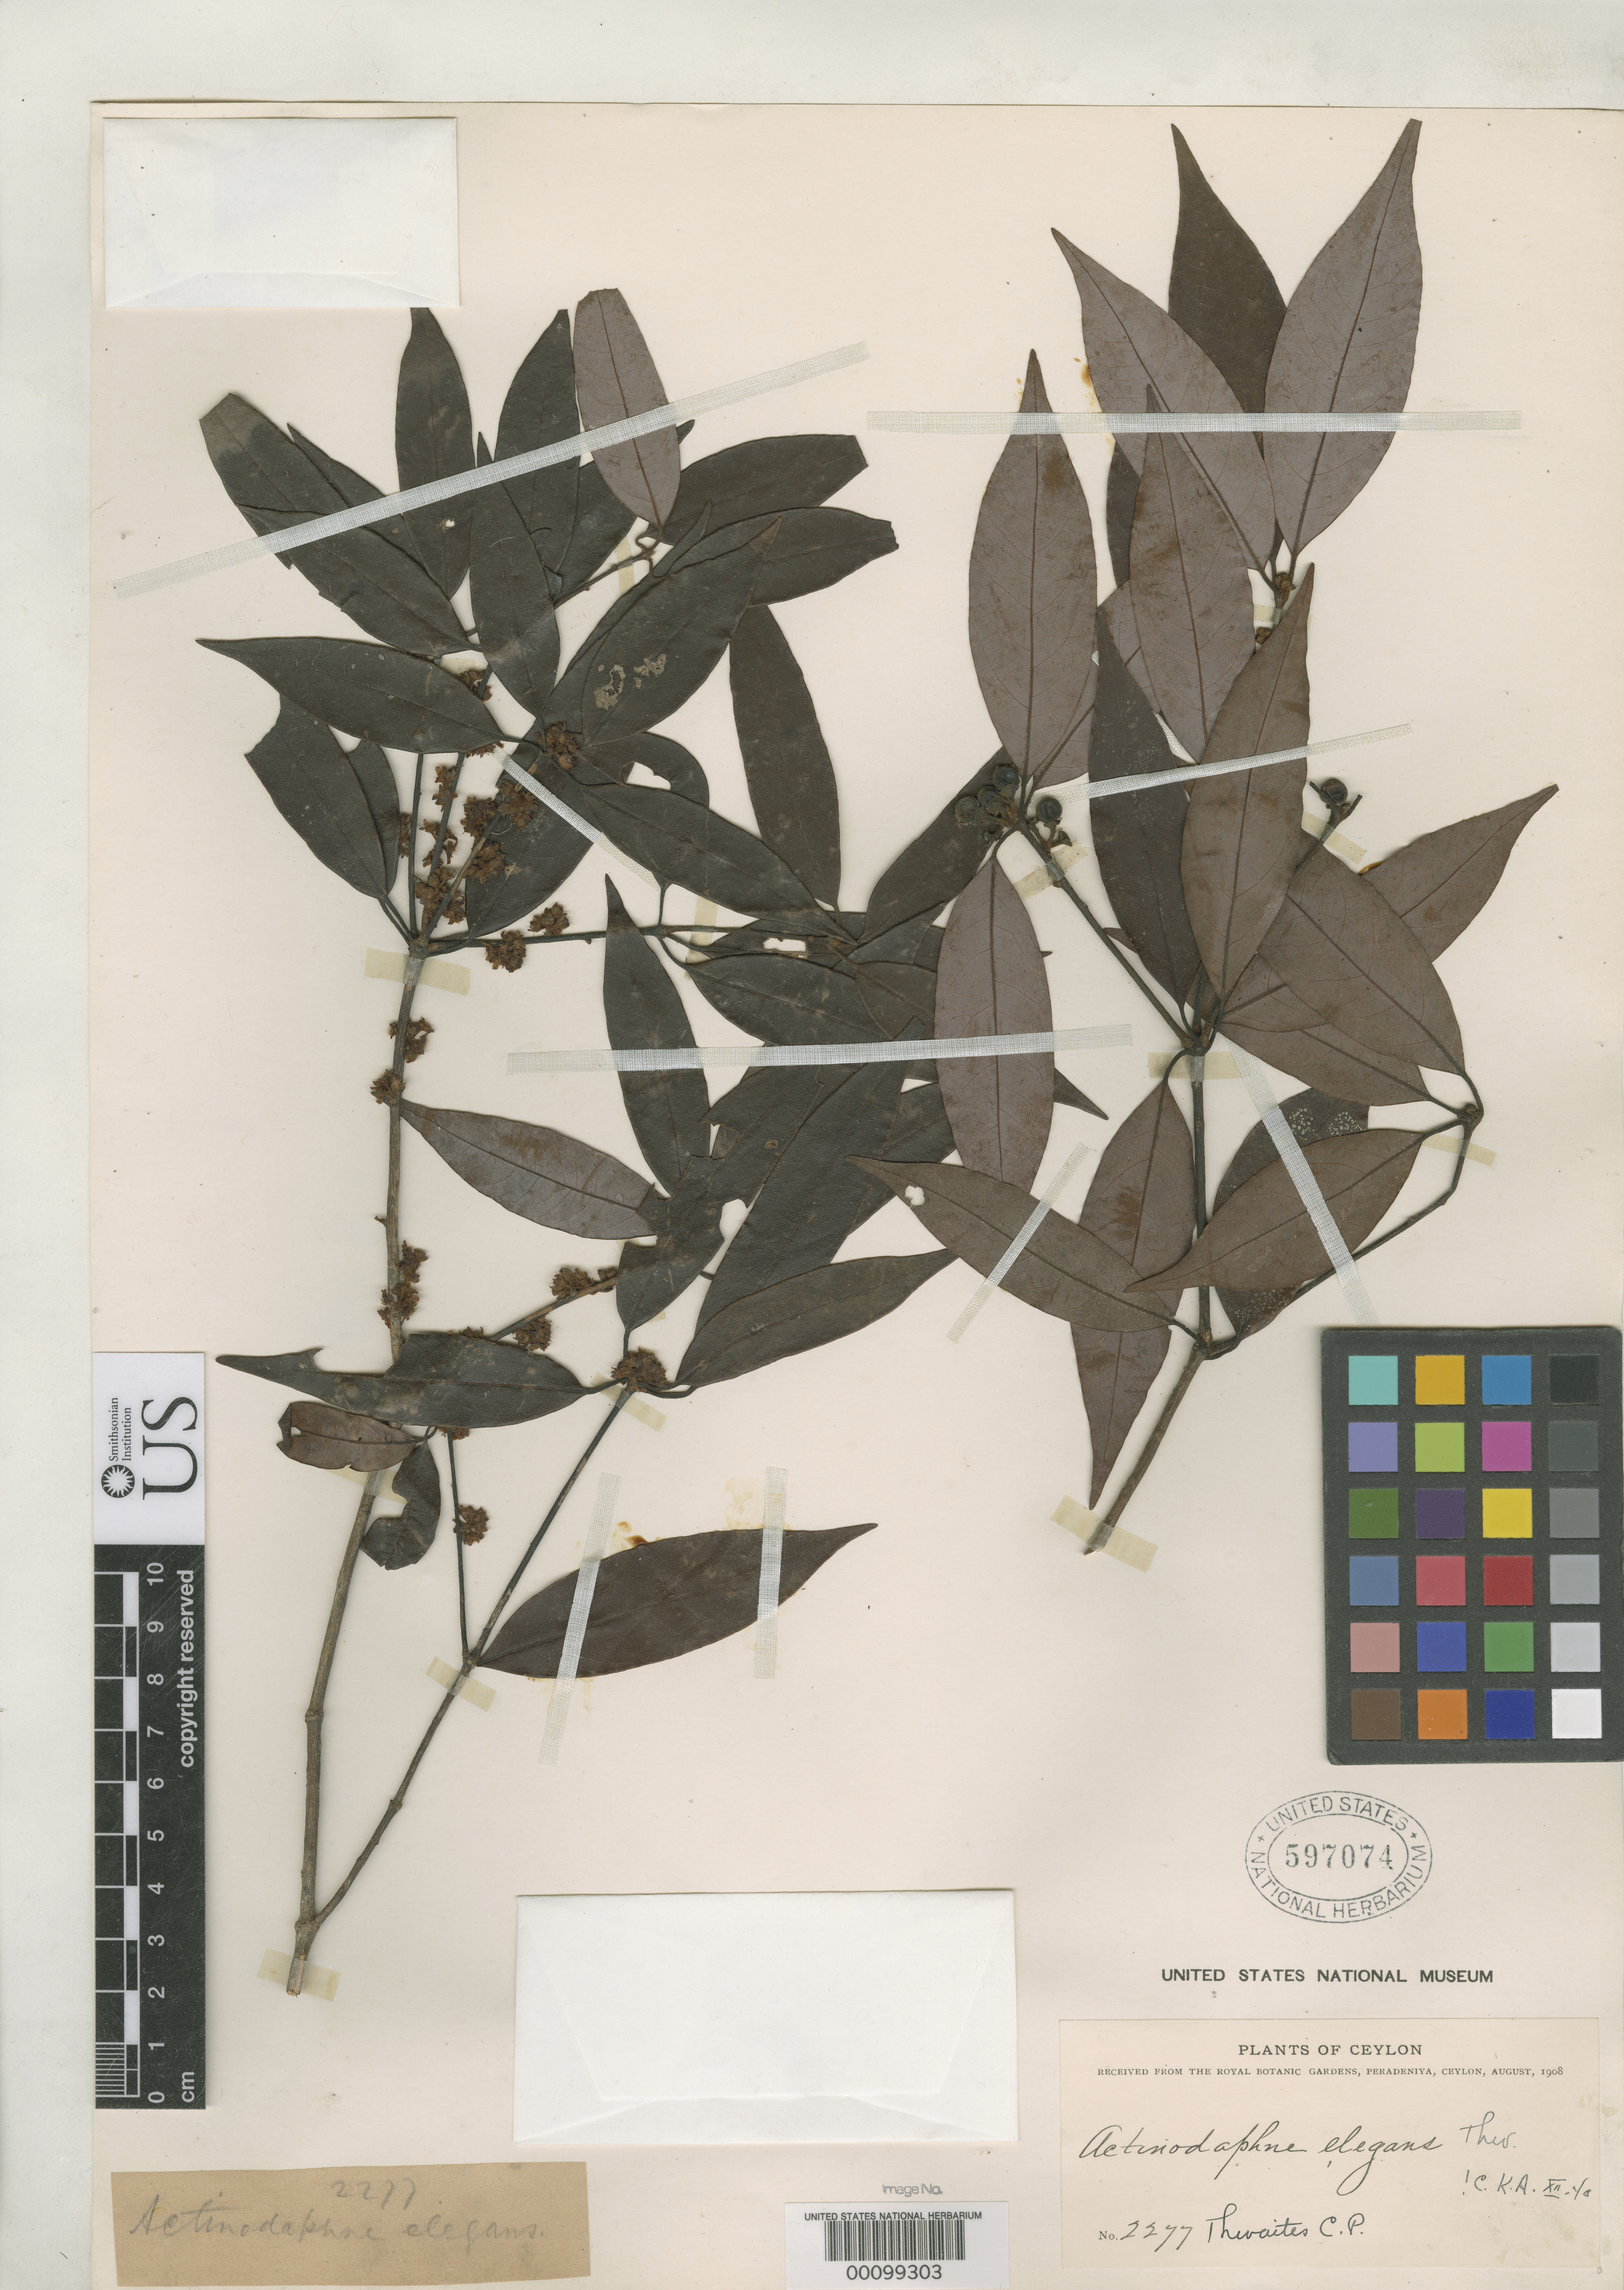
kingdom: Plantae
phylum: Tracheophyta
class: Magnoliopsida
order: Laurales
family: Lauraceae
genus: Actinodaphne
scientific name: Actinodaphne elegans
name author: Thwaites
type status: Isotype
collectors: G. H. K. Thwaites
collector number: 2277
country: Sri Lanka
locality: "Ceylon"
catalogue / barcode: US 597074